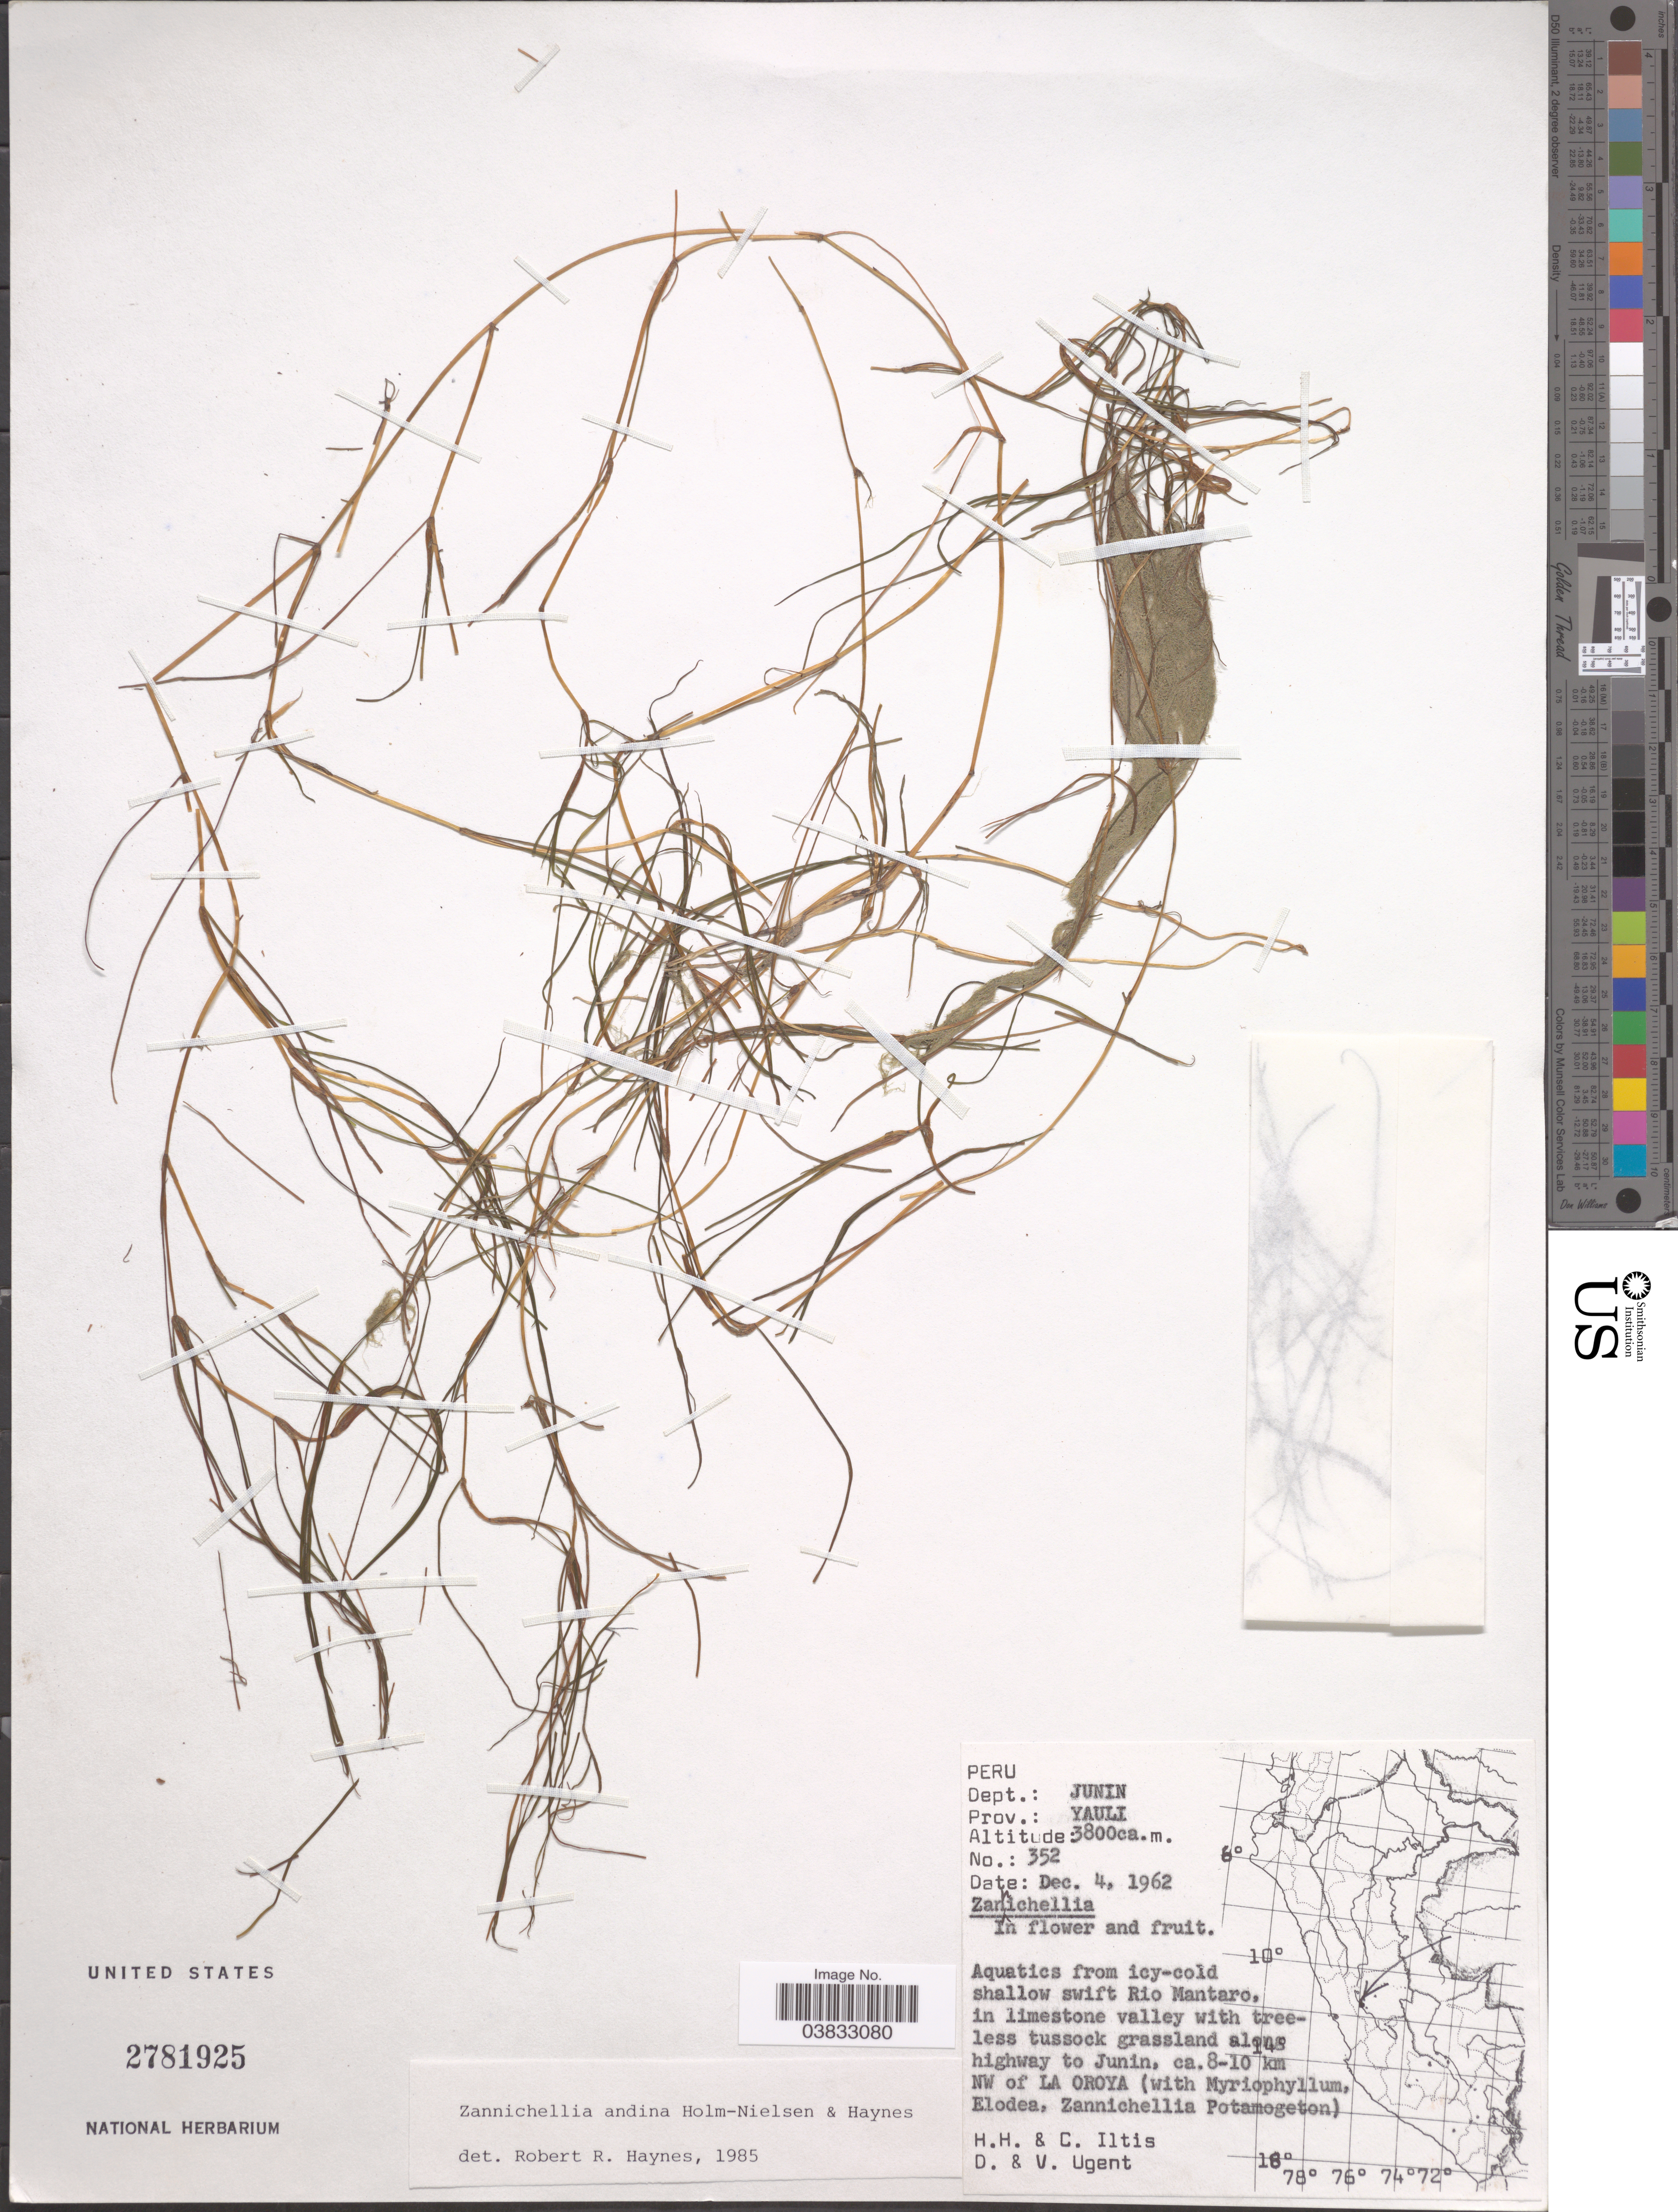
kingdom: Plantae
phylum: Tracheophyta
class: Liliopsida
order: Alismatales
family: Potamogetonaceae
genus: Zannichellia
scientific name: Zannichellia andina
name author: Holm-Niels. & R.R. Haynes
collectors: H. H. Iltis, C. G. Iltis, D. Ugent & V. Ugent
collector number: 352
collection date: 1962-12-04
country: Peru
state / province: Junín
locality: Dept. Junin. Prov. Yauli. Aquatics from icy-cold shallow swift Rio Mantaro in limestone valley with treeless tussock grassland along highway to Junin, ca. 8-10 km NW of La Oroya.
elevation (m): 3800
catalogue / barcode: US 2781925